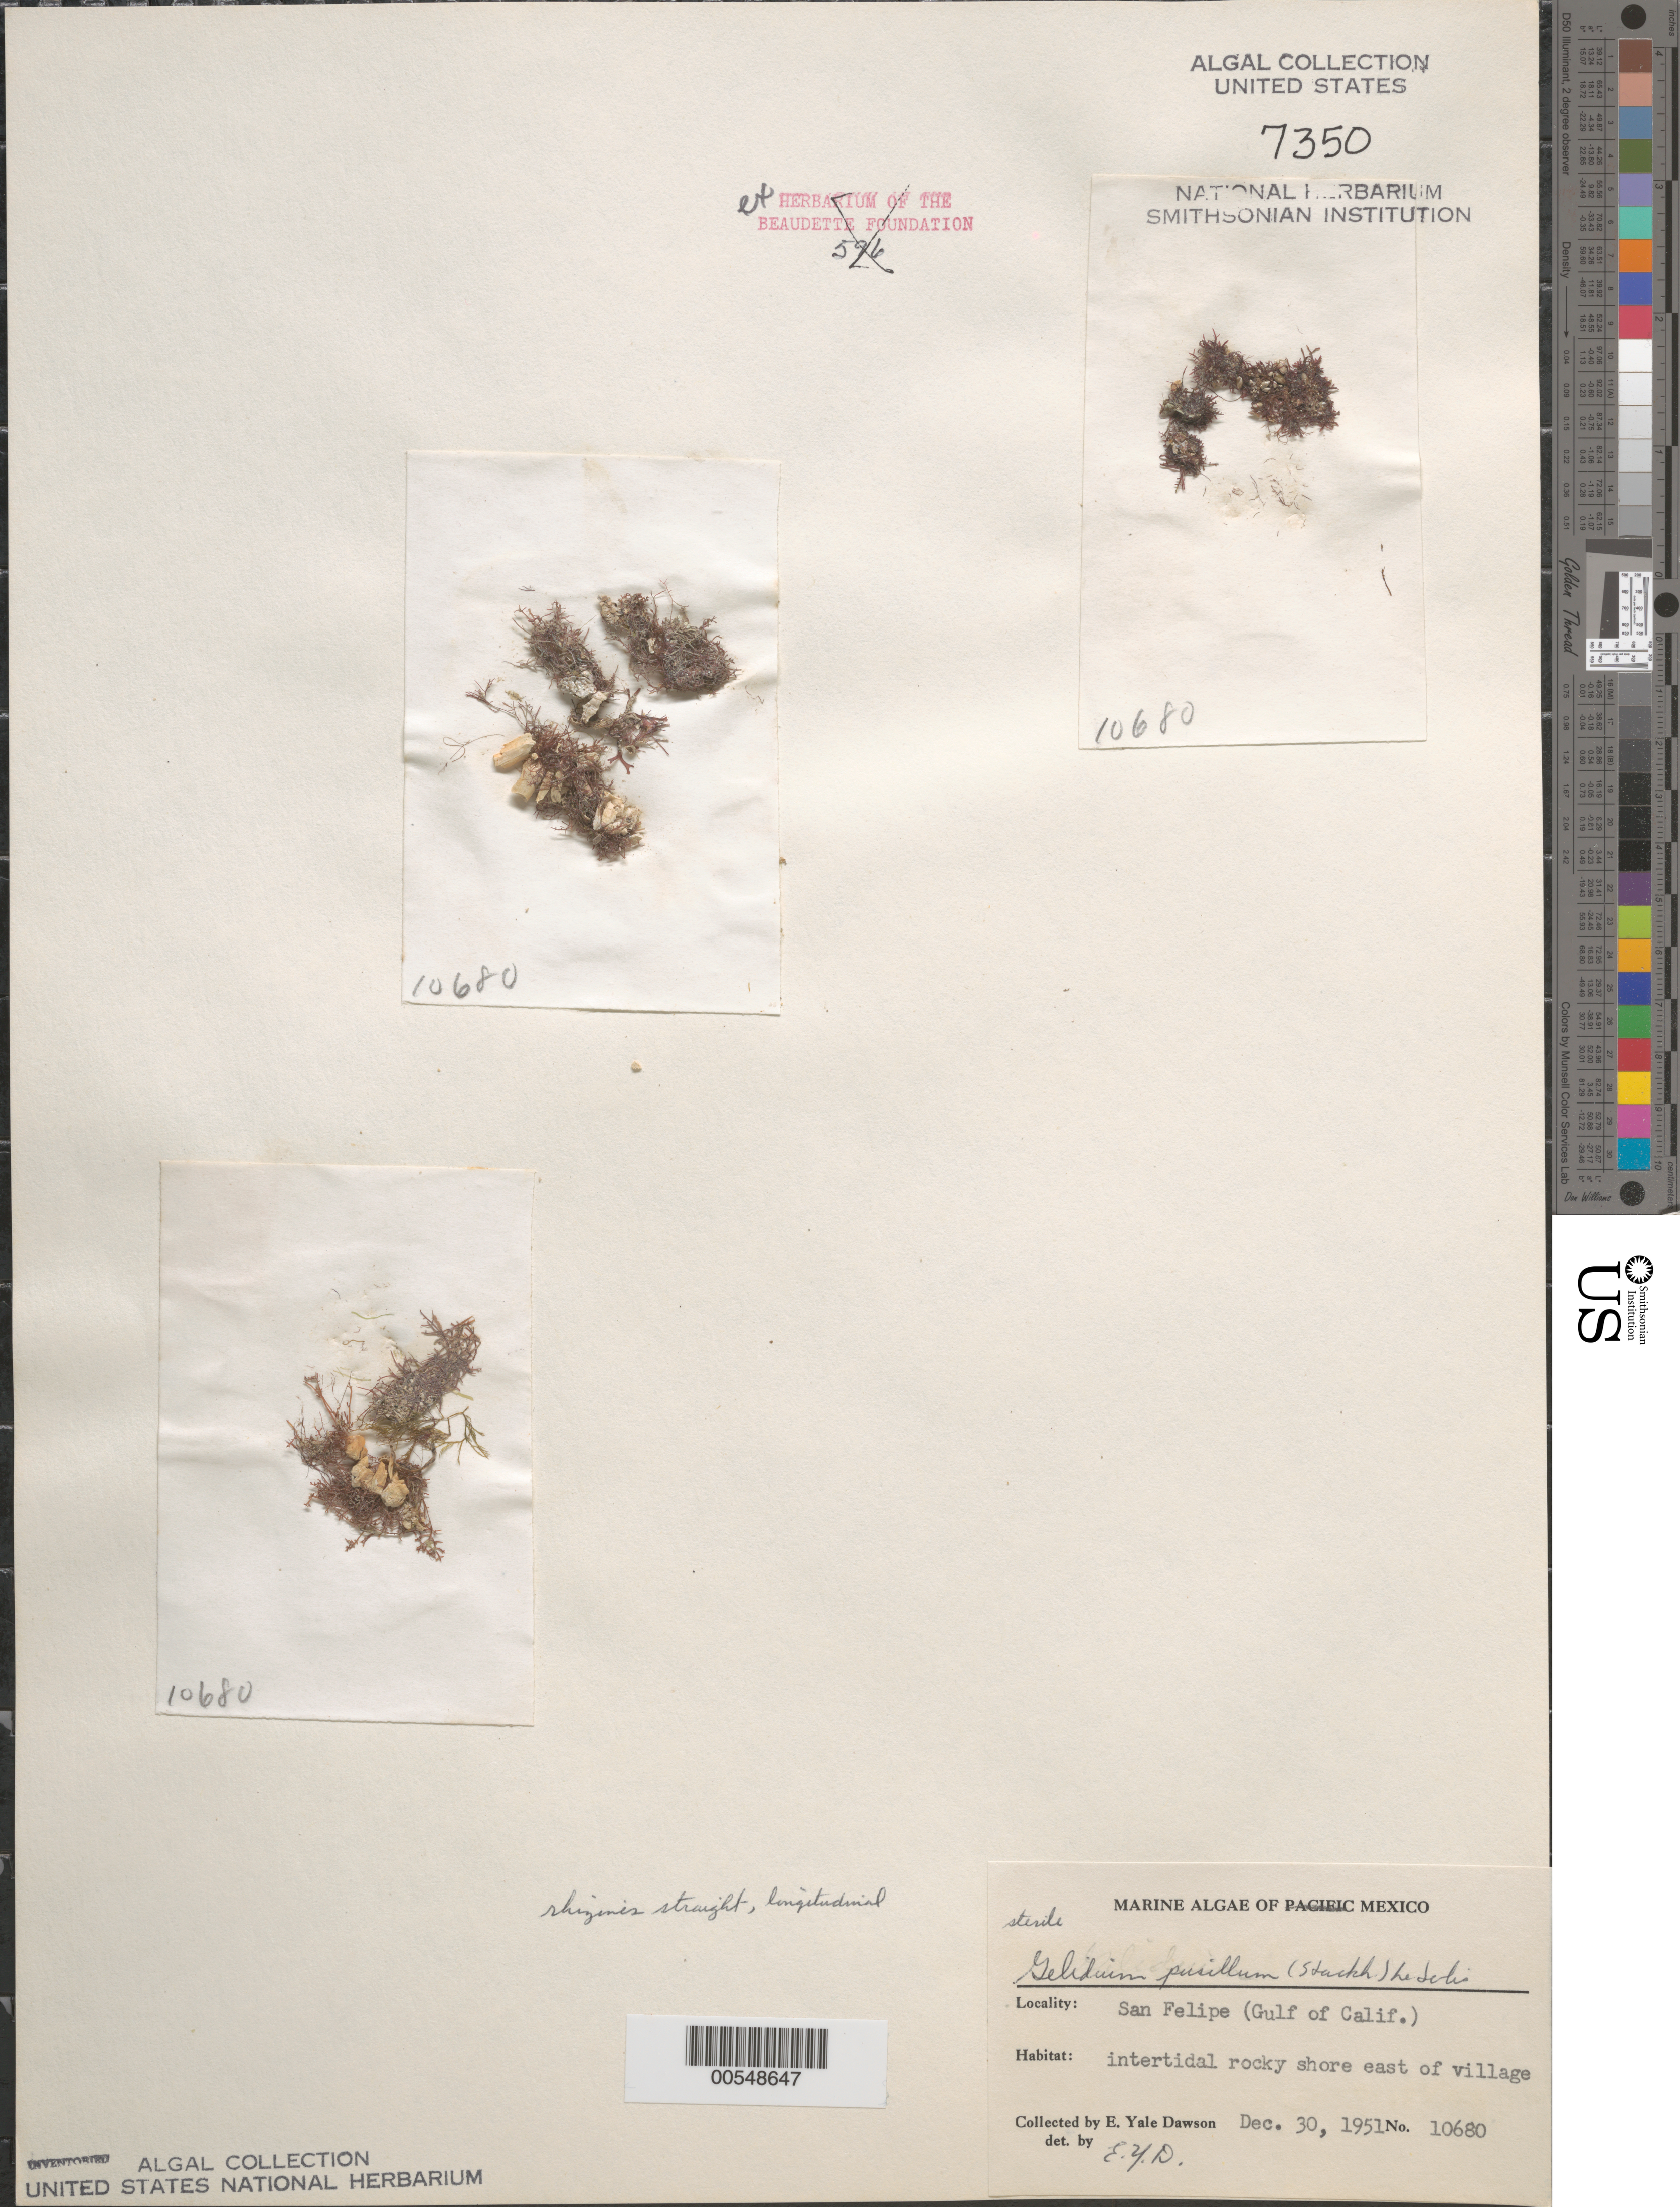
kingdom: Plantae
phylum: Rhodophyta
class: Florideophyceae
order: Gelidiales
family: Gelidiaceae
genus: Gelidium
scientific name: Gelidium pusillum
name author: (Stackh.) Le Jol.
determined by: Dawson, E. Y.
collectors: E. Y. Dawson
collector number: EYD 10680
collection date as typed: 30 Dec 1951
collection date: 1951-12-30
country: Mexico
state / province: Baja California Norte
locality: East of San Felipe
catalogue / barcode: US 7350